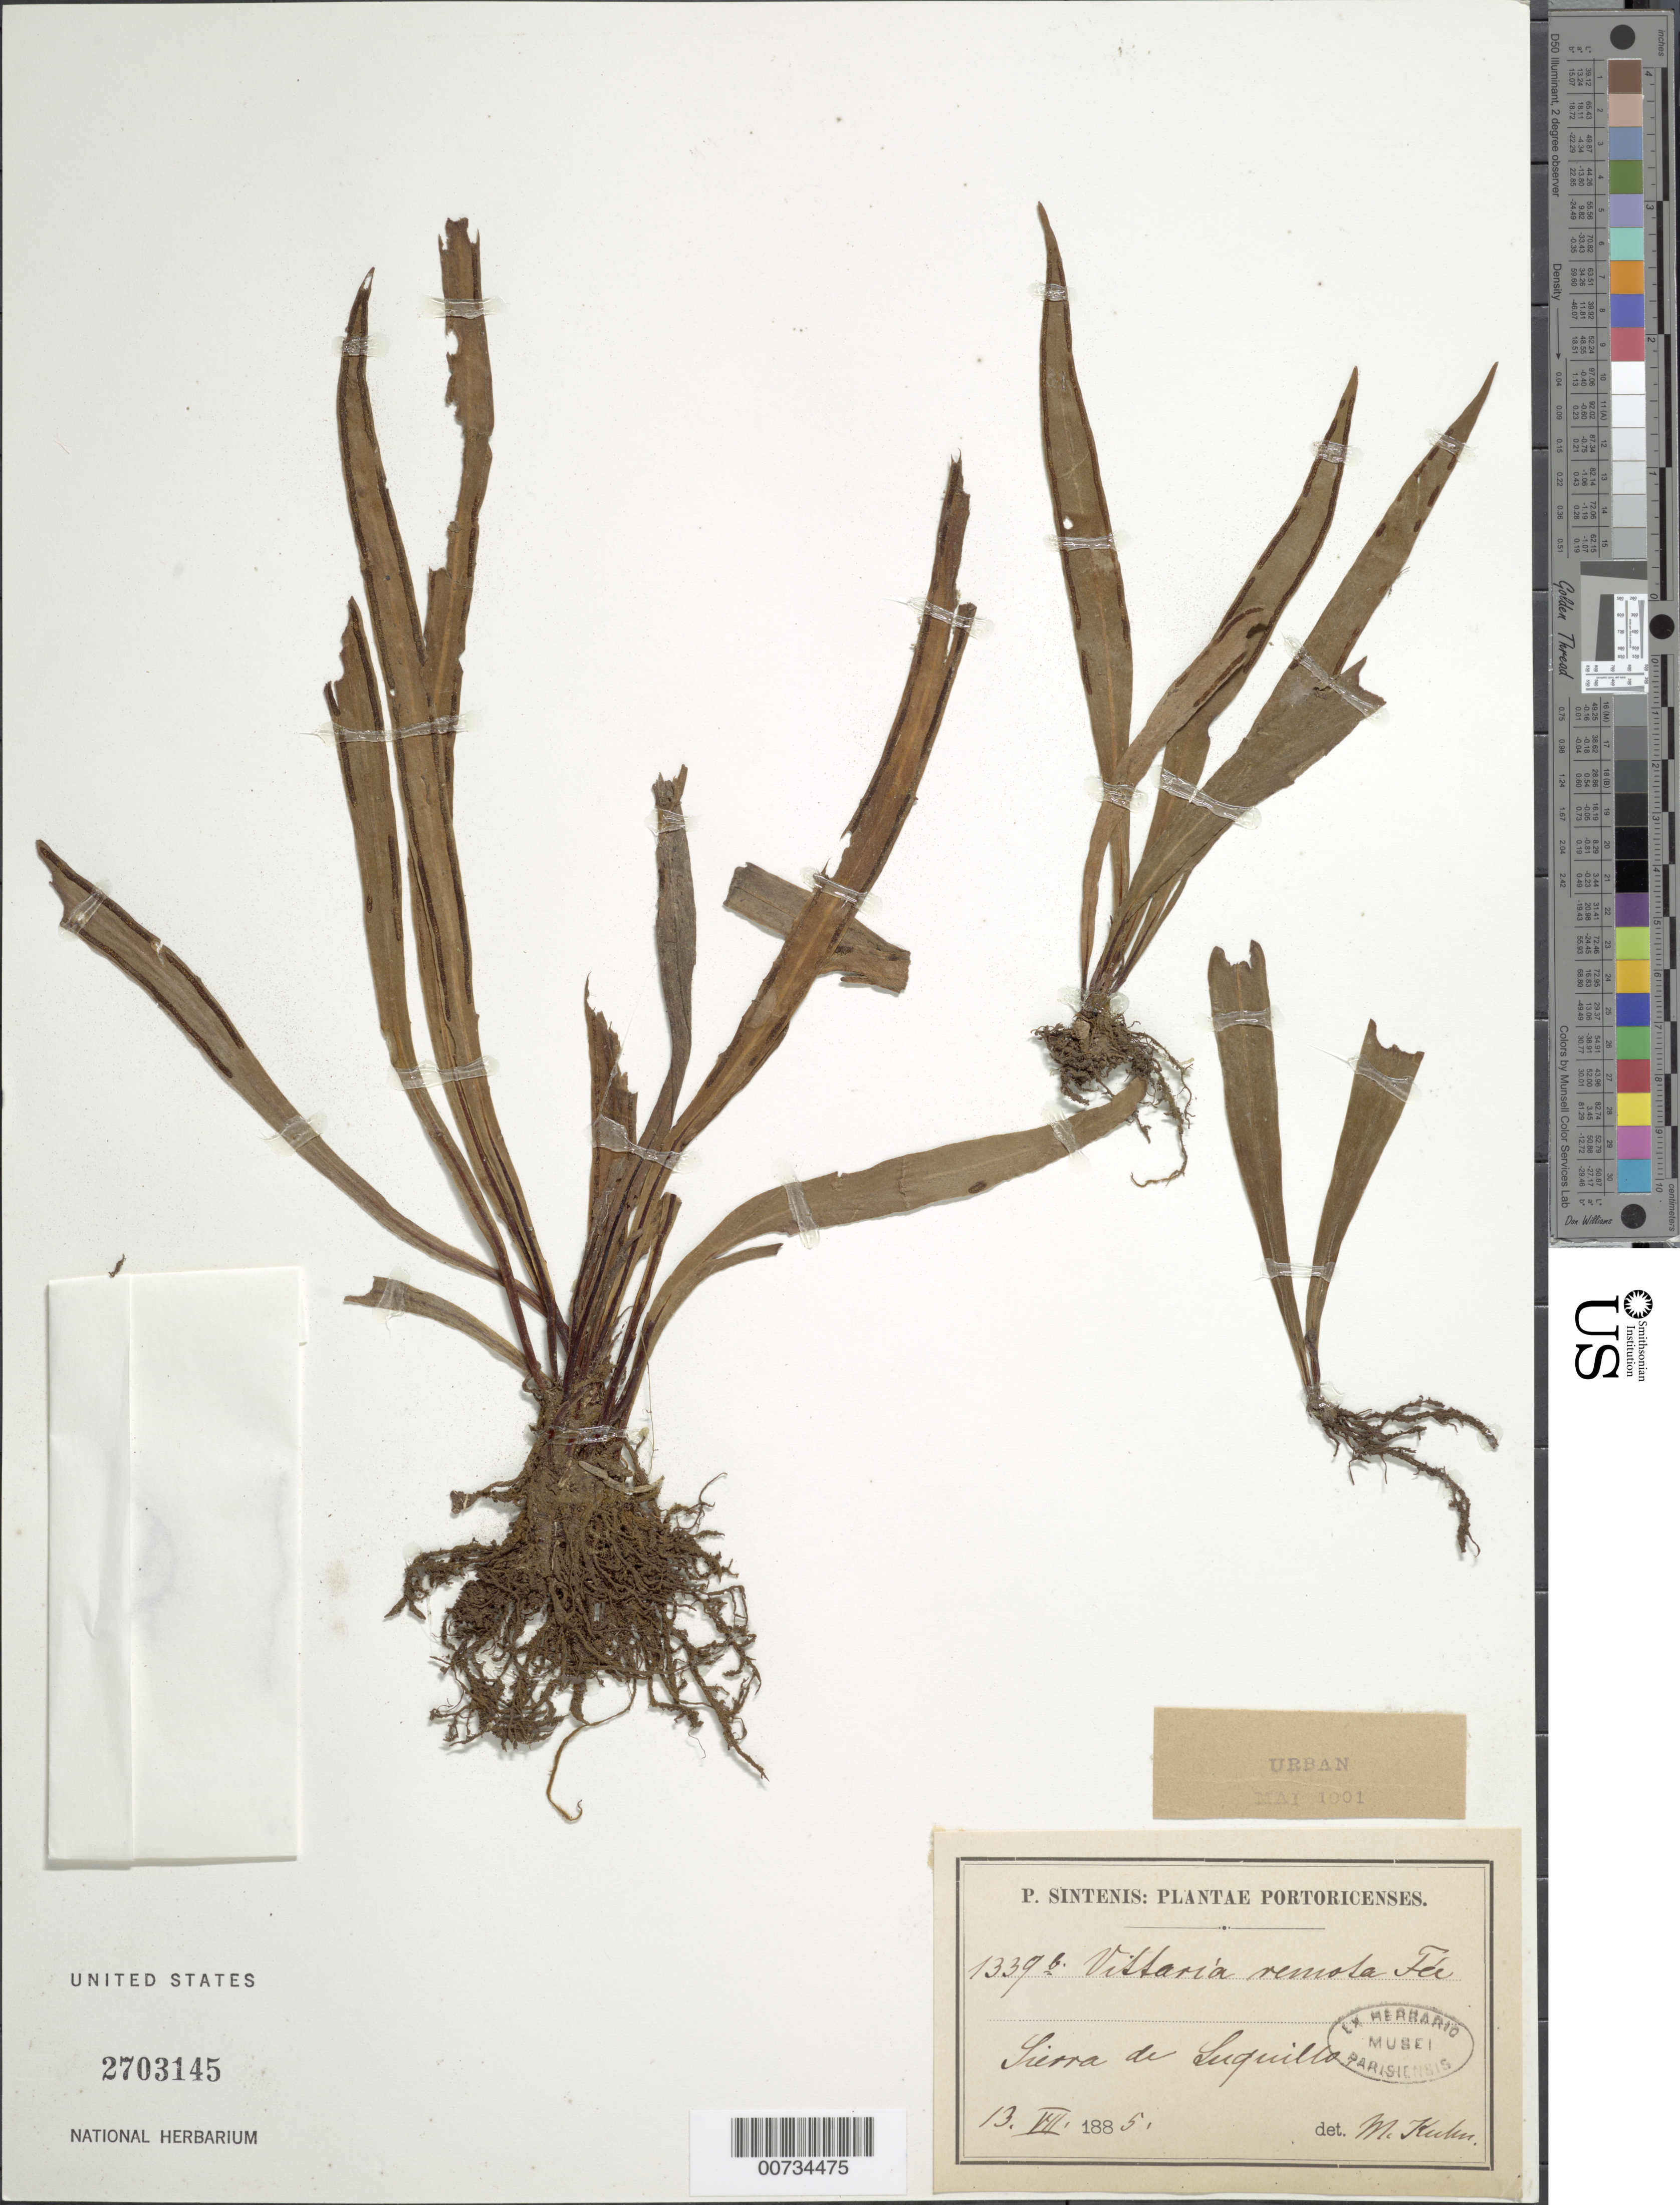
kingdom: Plantae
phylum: Tracheophyta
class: Polypodiopsida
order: Polypodiales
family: Pteridaceae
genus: Radiovittaria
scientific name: Radiovittaria remota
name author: (Fée) E.H. Crane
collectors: P. Sintenis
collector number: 1339b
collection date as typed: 13 Jul 1885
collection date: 1885-07-13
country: Puerto Rico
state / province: Luquillo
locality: Sierra de Luquillo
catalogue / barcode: US 2703145